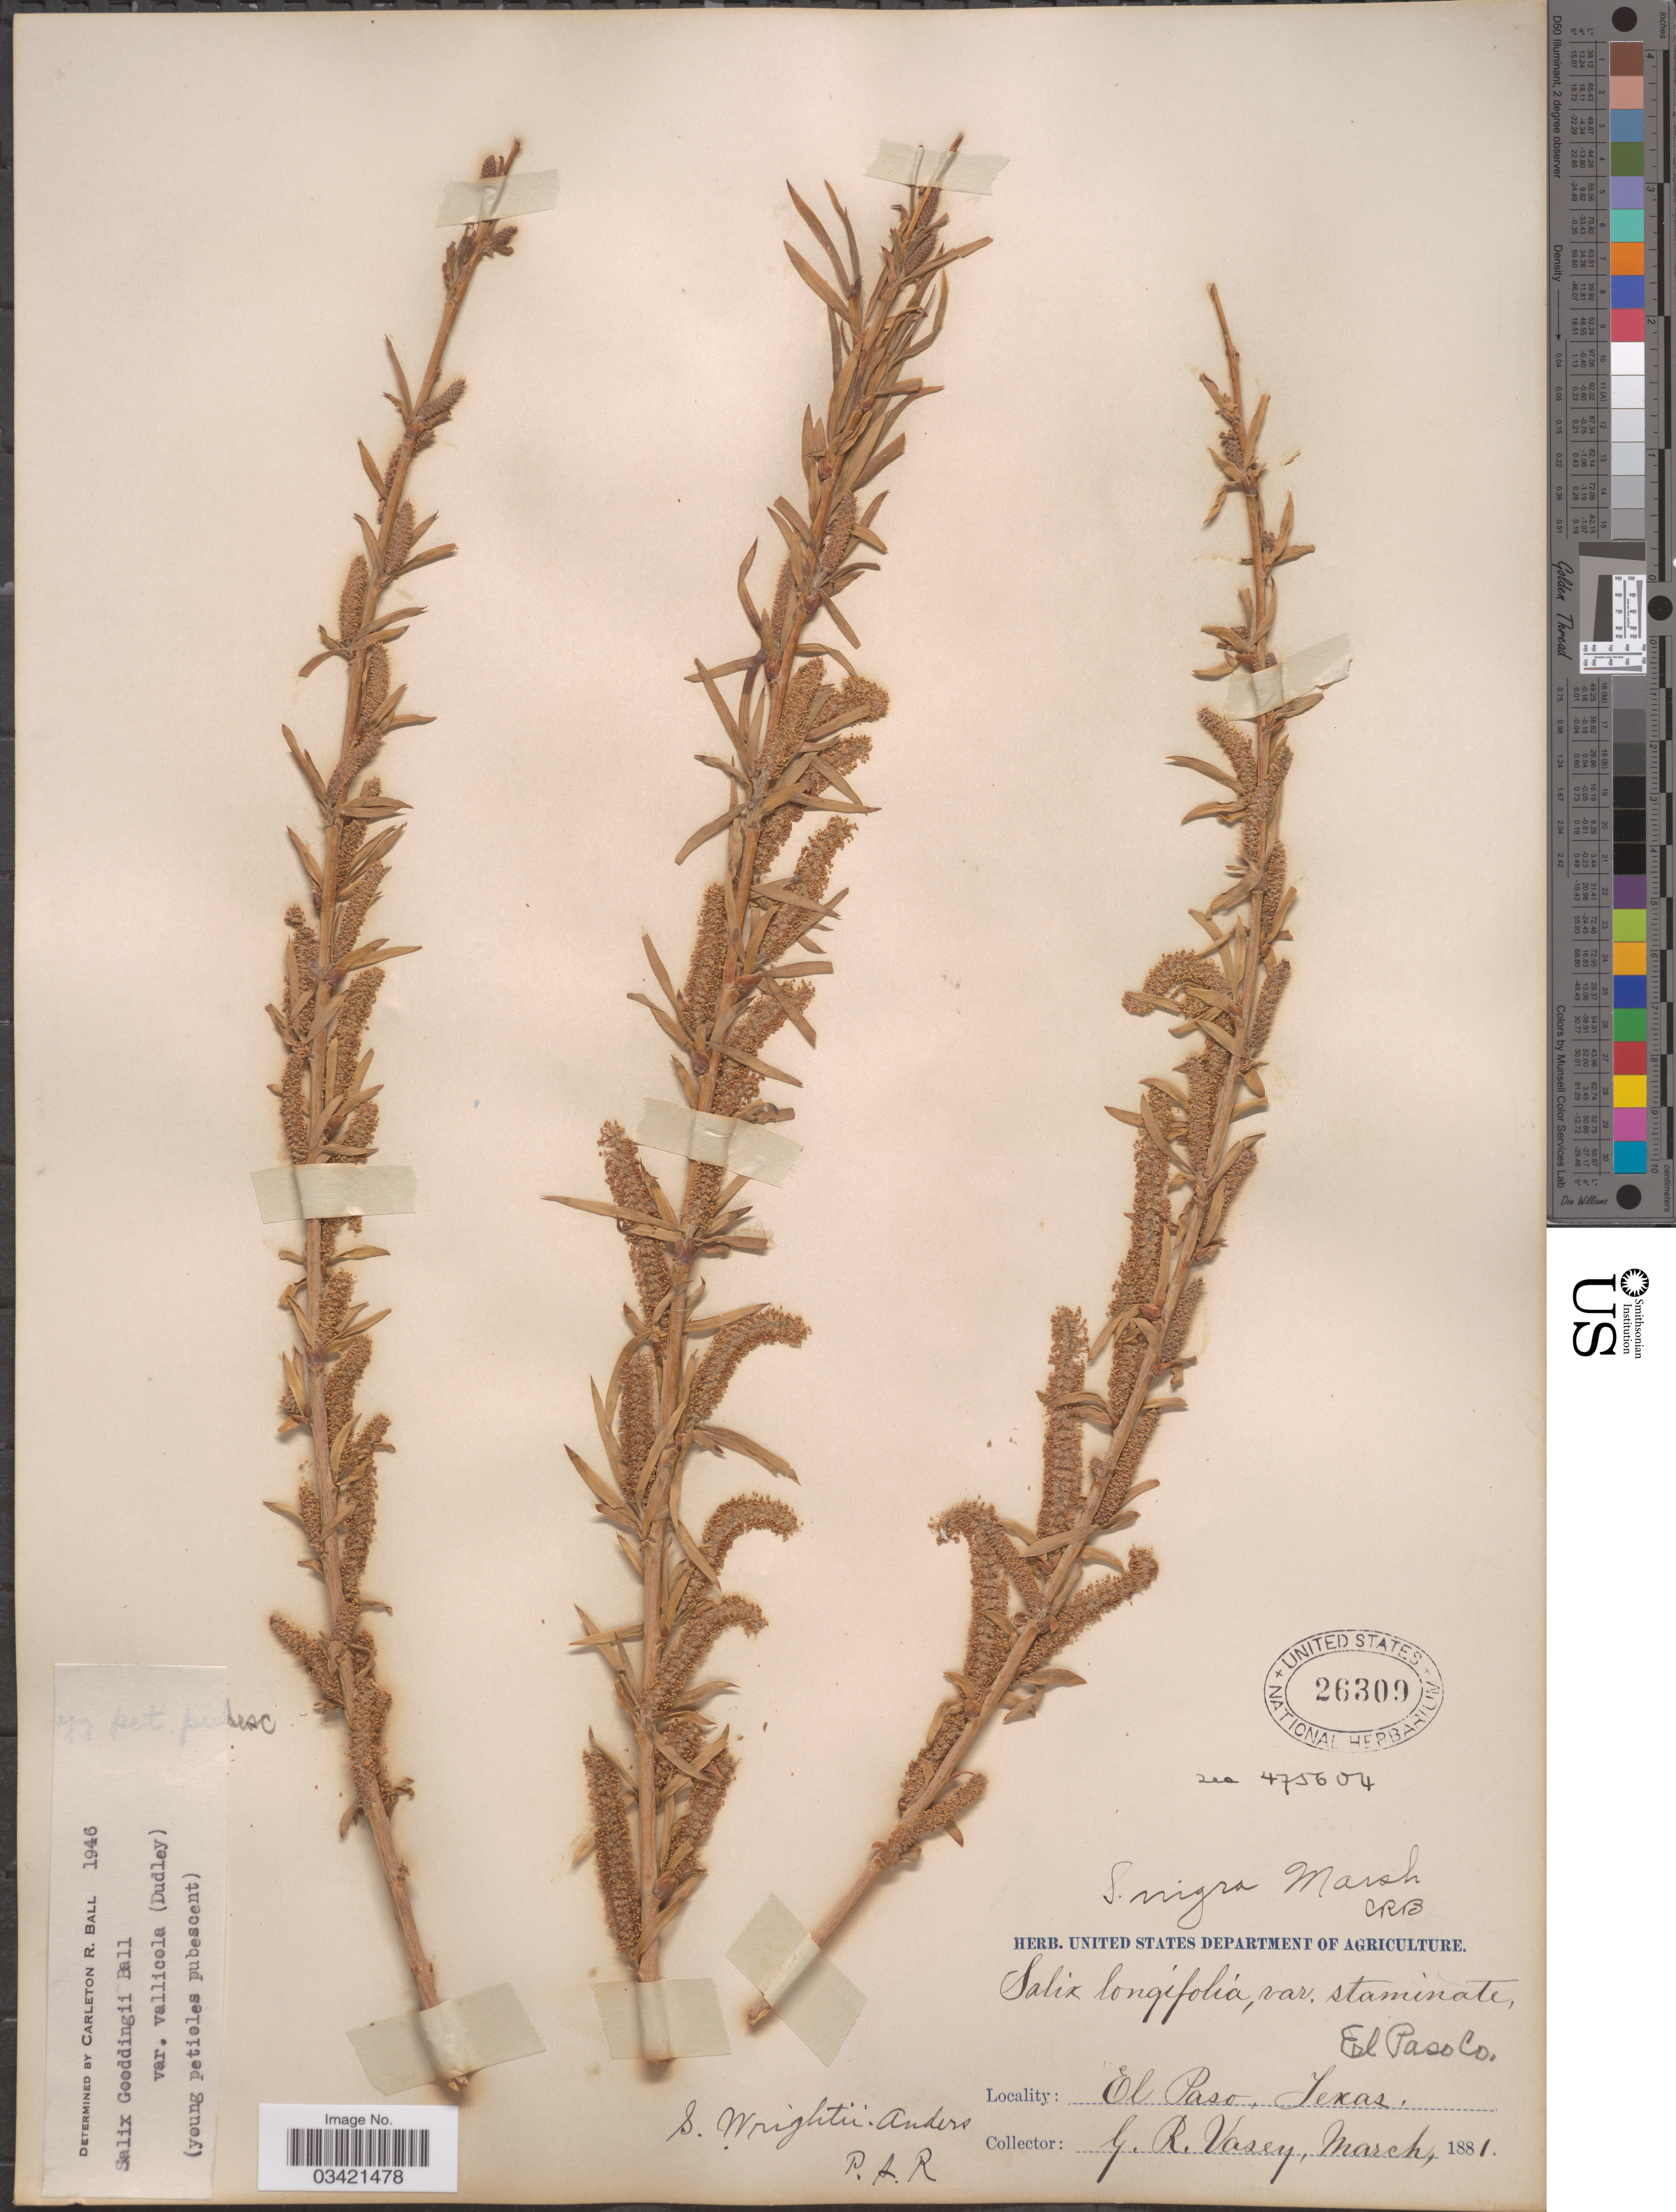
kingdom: Plantae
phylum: Tracheophyta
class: Magnoliopsida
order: Malpighiales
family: Salicaceae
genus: Salix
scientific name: Salix gooddingii var. vallicola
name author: (Dudley) C.R. Ball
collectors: G. R. Vasey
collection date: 1881-03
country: United States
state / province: Texas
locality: El Paso Co. El Paso.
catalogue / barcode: US 26309